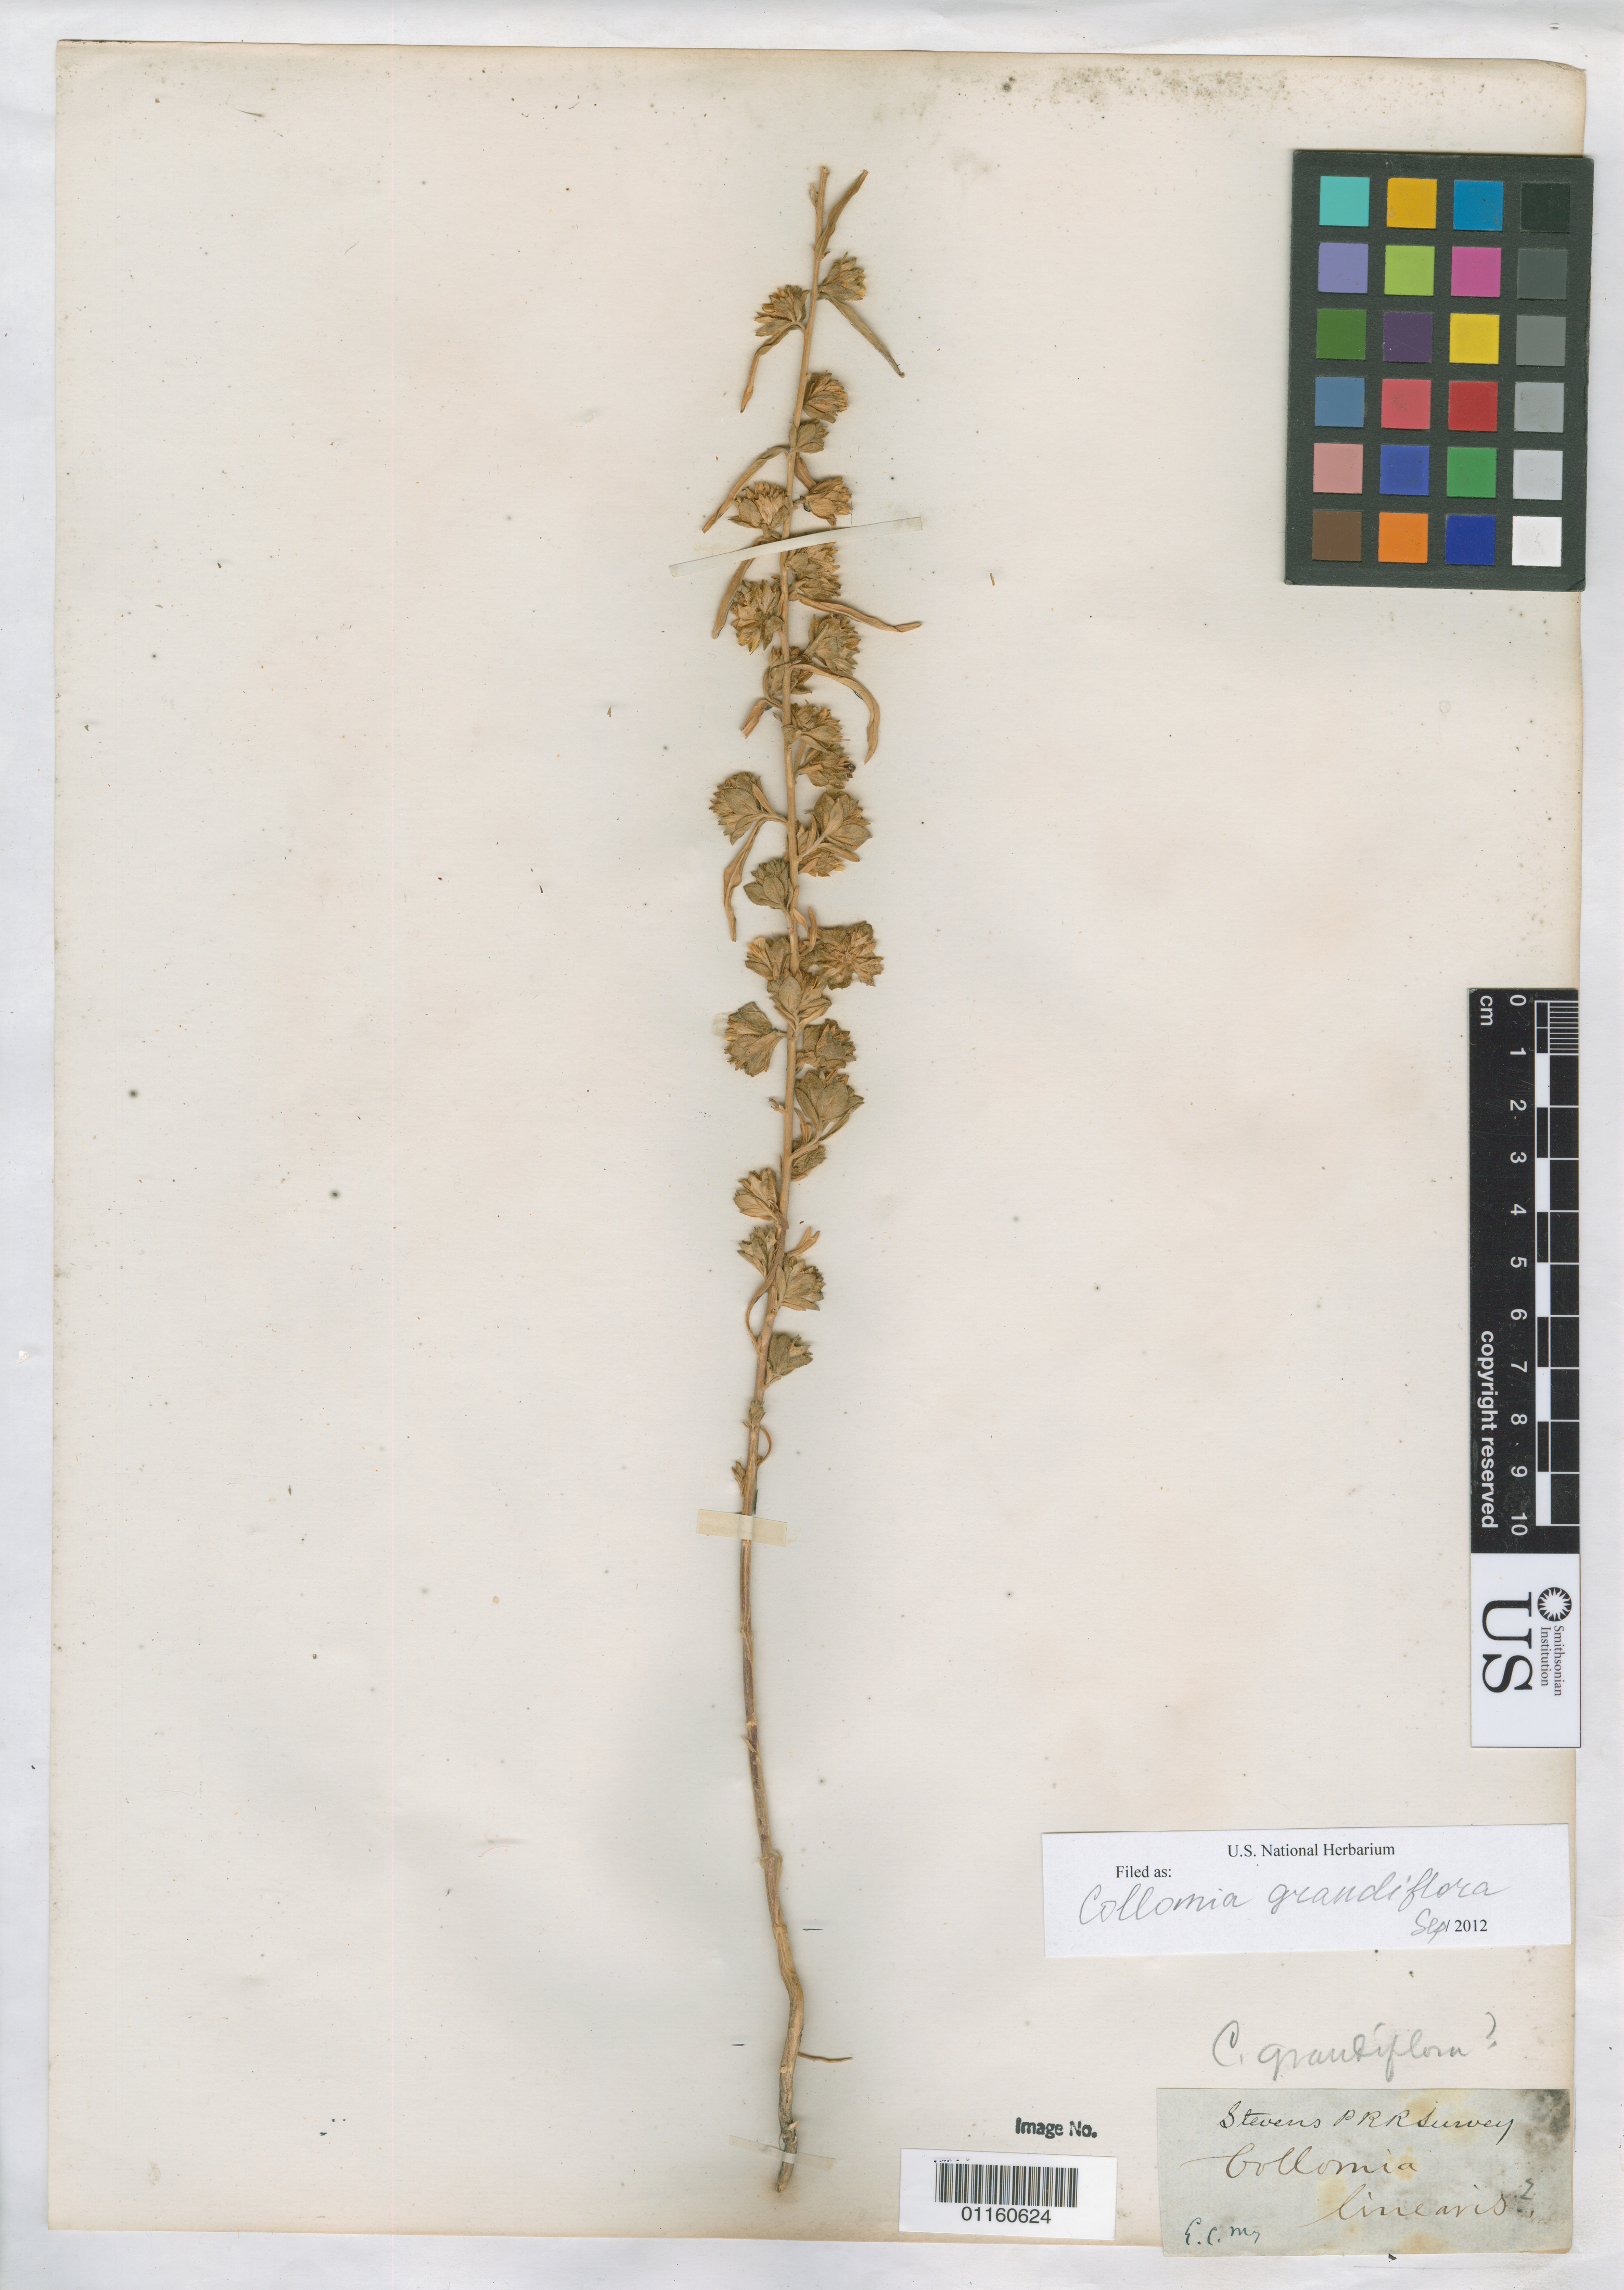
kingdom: Plantae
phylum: Tracheophyta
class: Magnoliopsida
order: Ericales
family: Polemoniaceae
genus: Collomia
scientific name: Collomia grandiflora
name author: Douglas ex Lindl.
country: United States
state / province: California